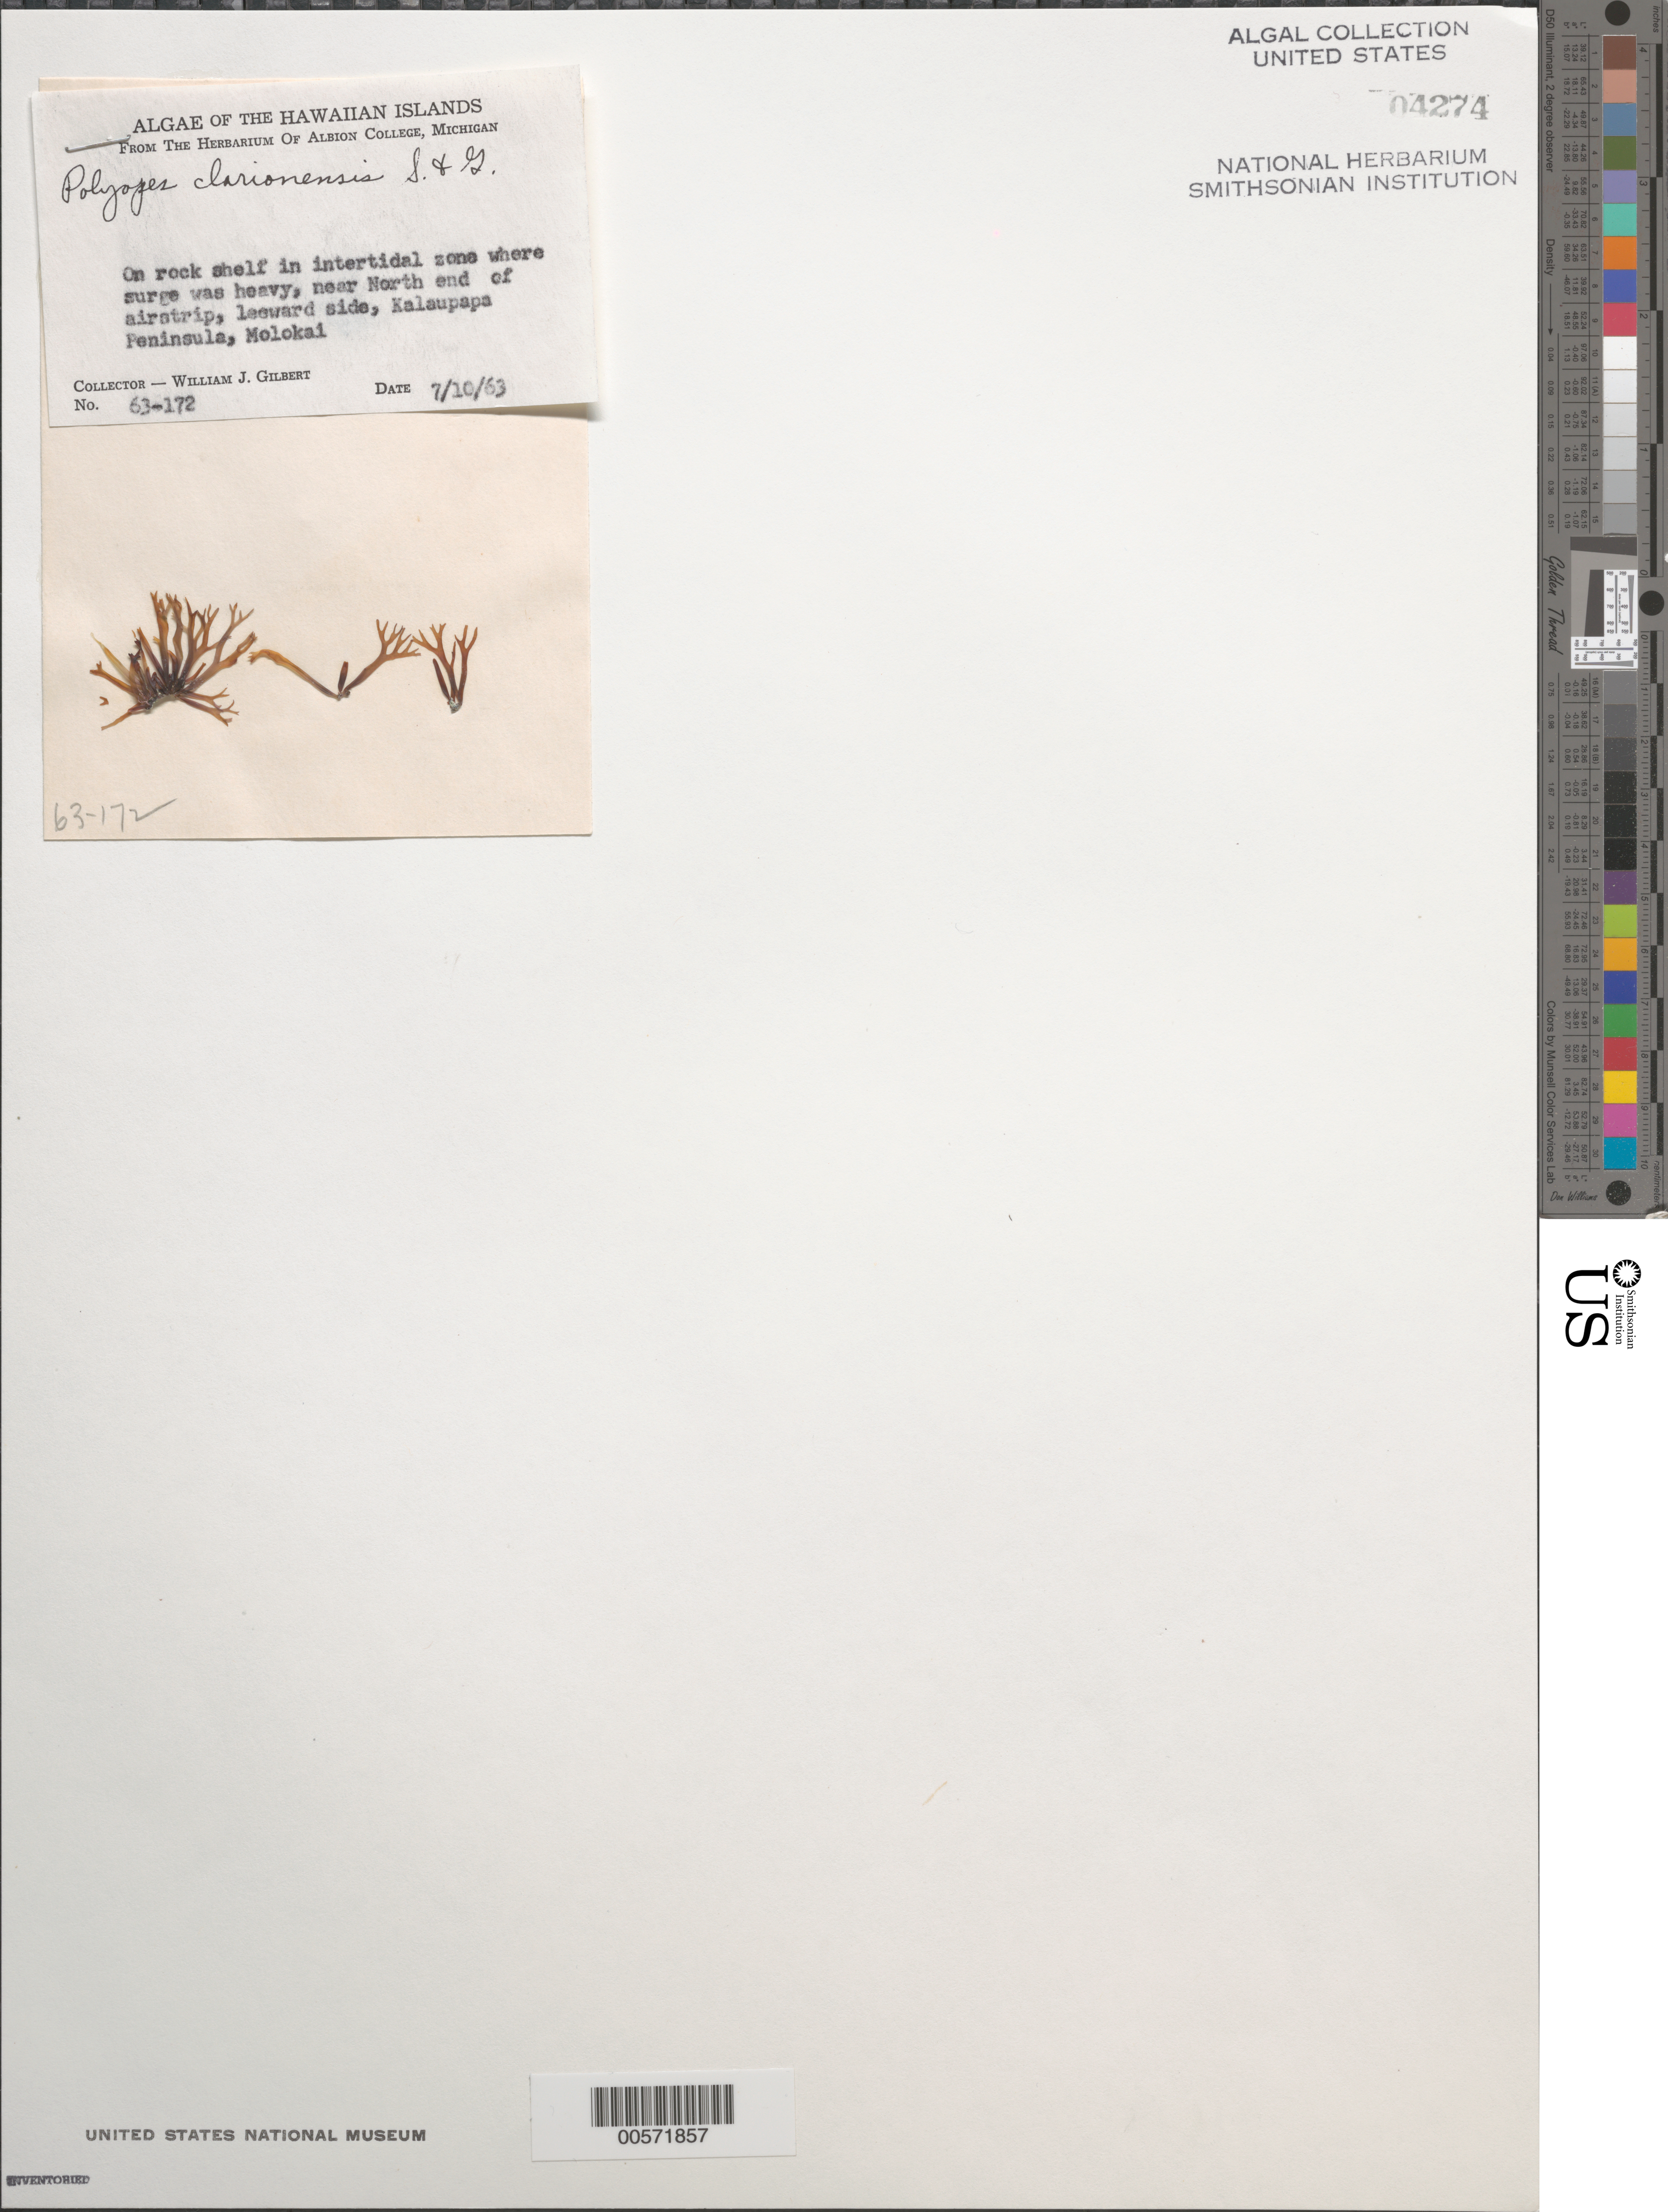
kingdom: Plantae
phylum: Rhodophyta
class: Florideophyceae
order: Halymeniales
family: Halymeniaceae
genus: Polyopes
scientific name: Polyopes clarionensis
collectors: W. J. Gilbert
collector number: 63-172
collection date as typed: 10 Jul 1963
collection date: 1963-07-10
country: United States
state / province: Hawaii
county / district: Maui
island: Moloka'i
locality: Kalaupapa Peninsula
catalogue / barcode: US 4274